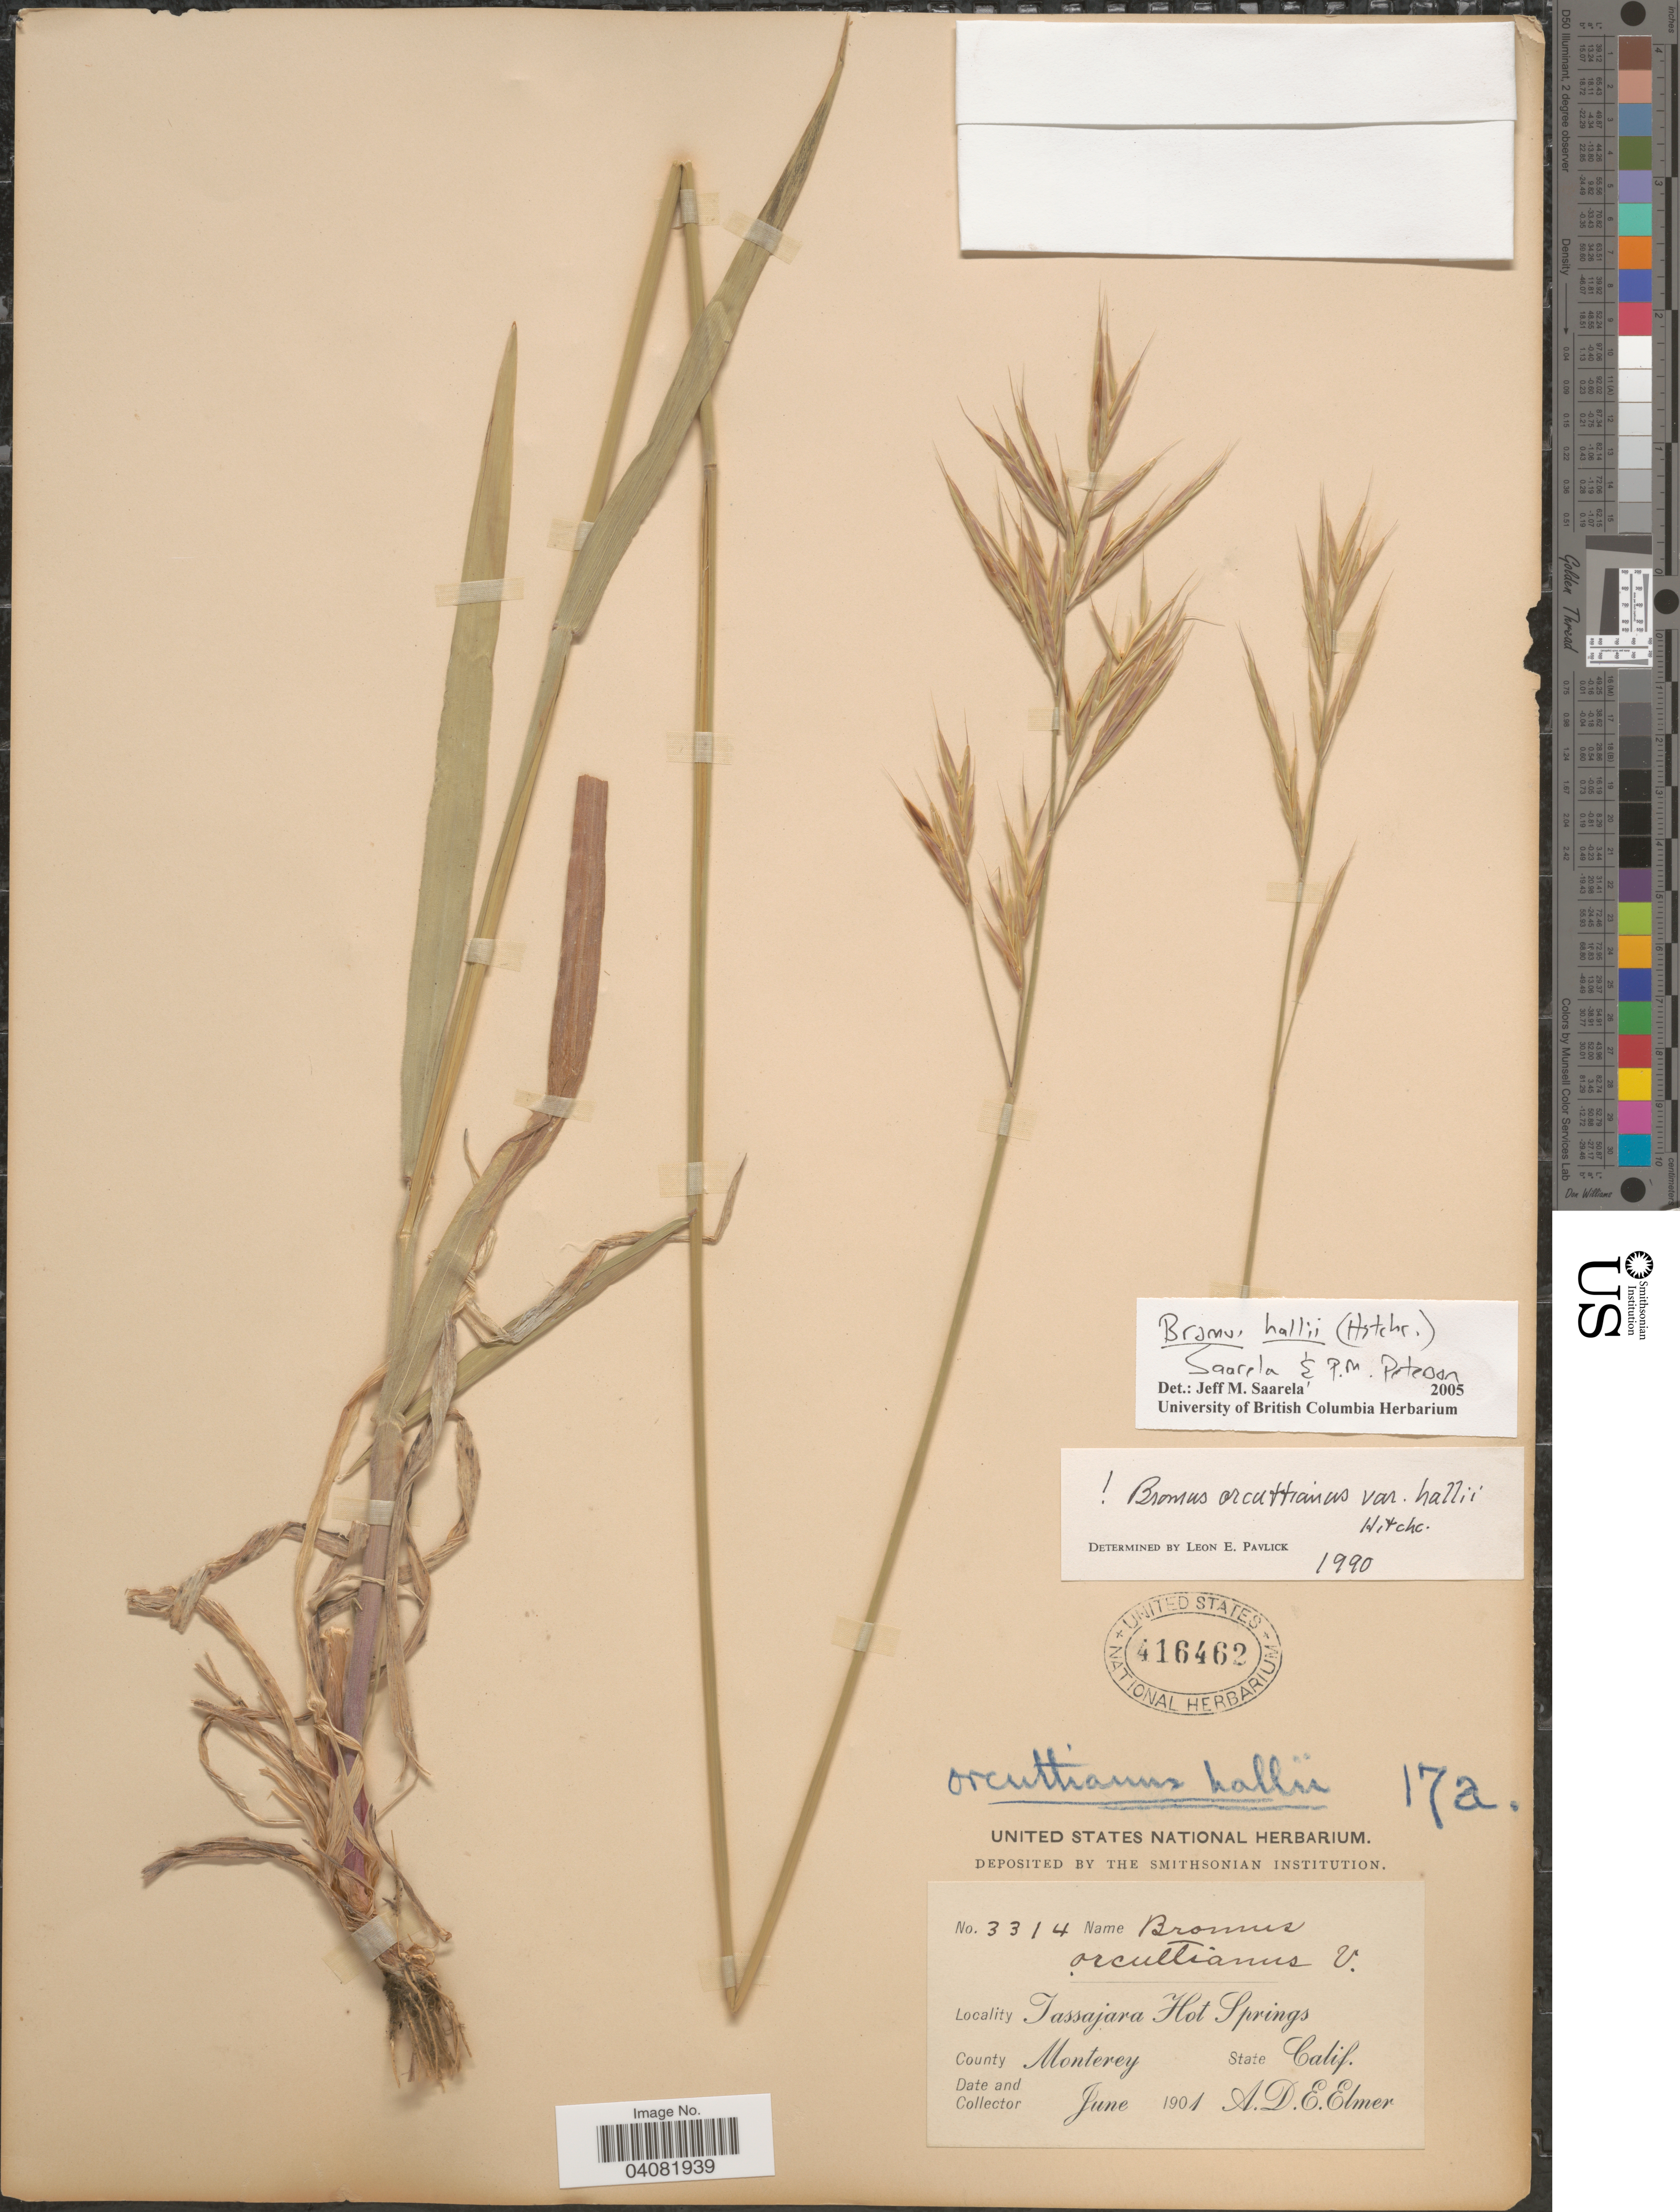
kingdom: Plantae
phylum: Tracheophyta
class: Liliopsida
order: Poales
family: Poaceae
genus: Bromus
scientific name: Bromus hallii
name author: (Hitchc.) Saarela & P.M. Peterson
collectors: A. D. E. Elmer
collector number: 3314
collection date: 1901-06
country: United States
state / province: California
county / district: Monterey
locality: Tassajara Hot Springs. County Monterey.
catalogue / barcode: US 416462